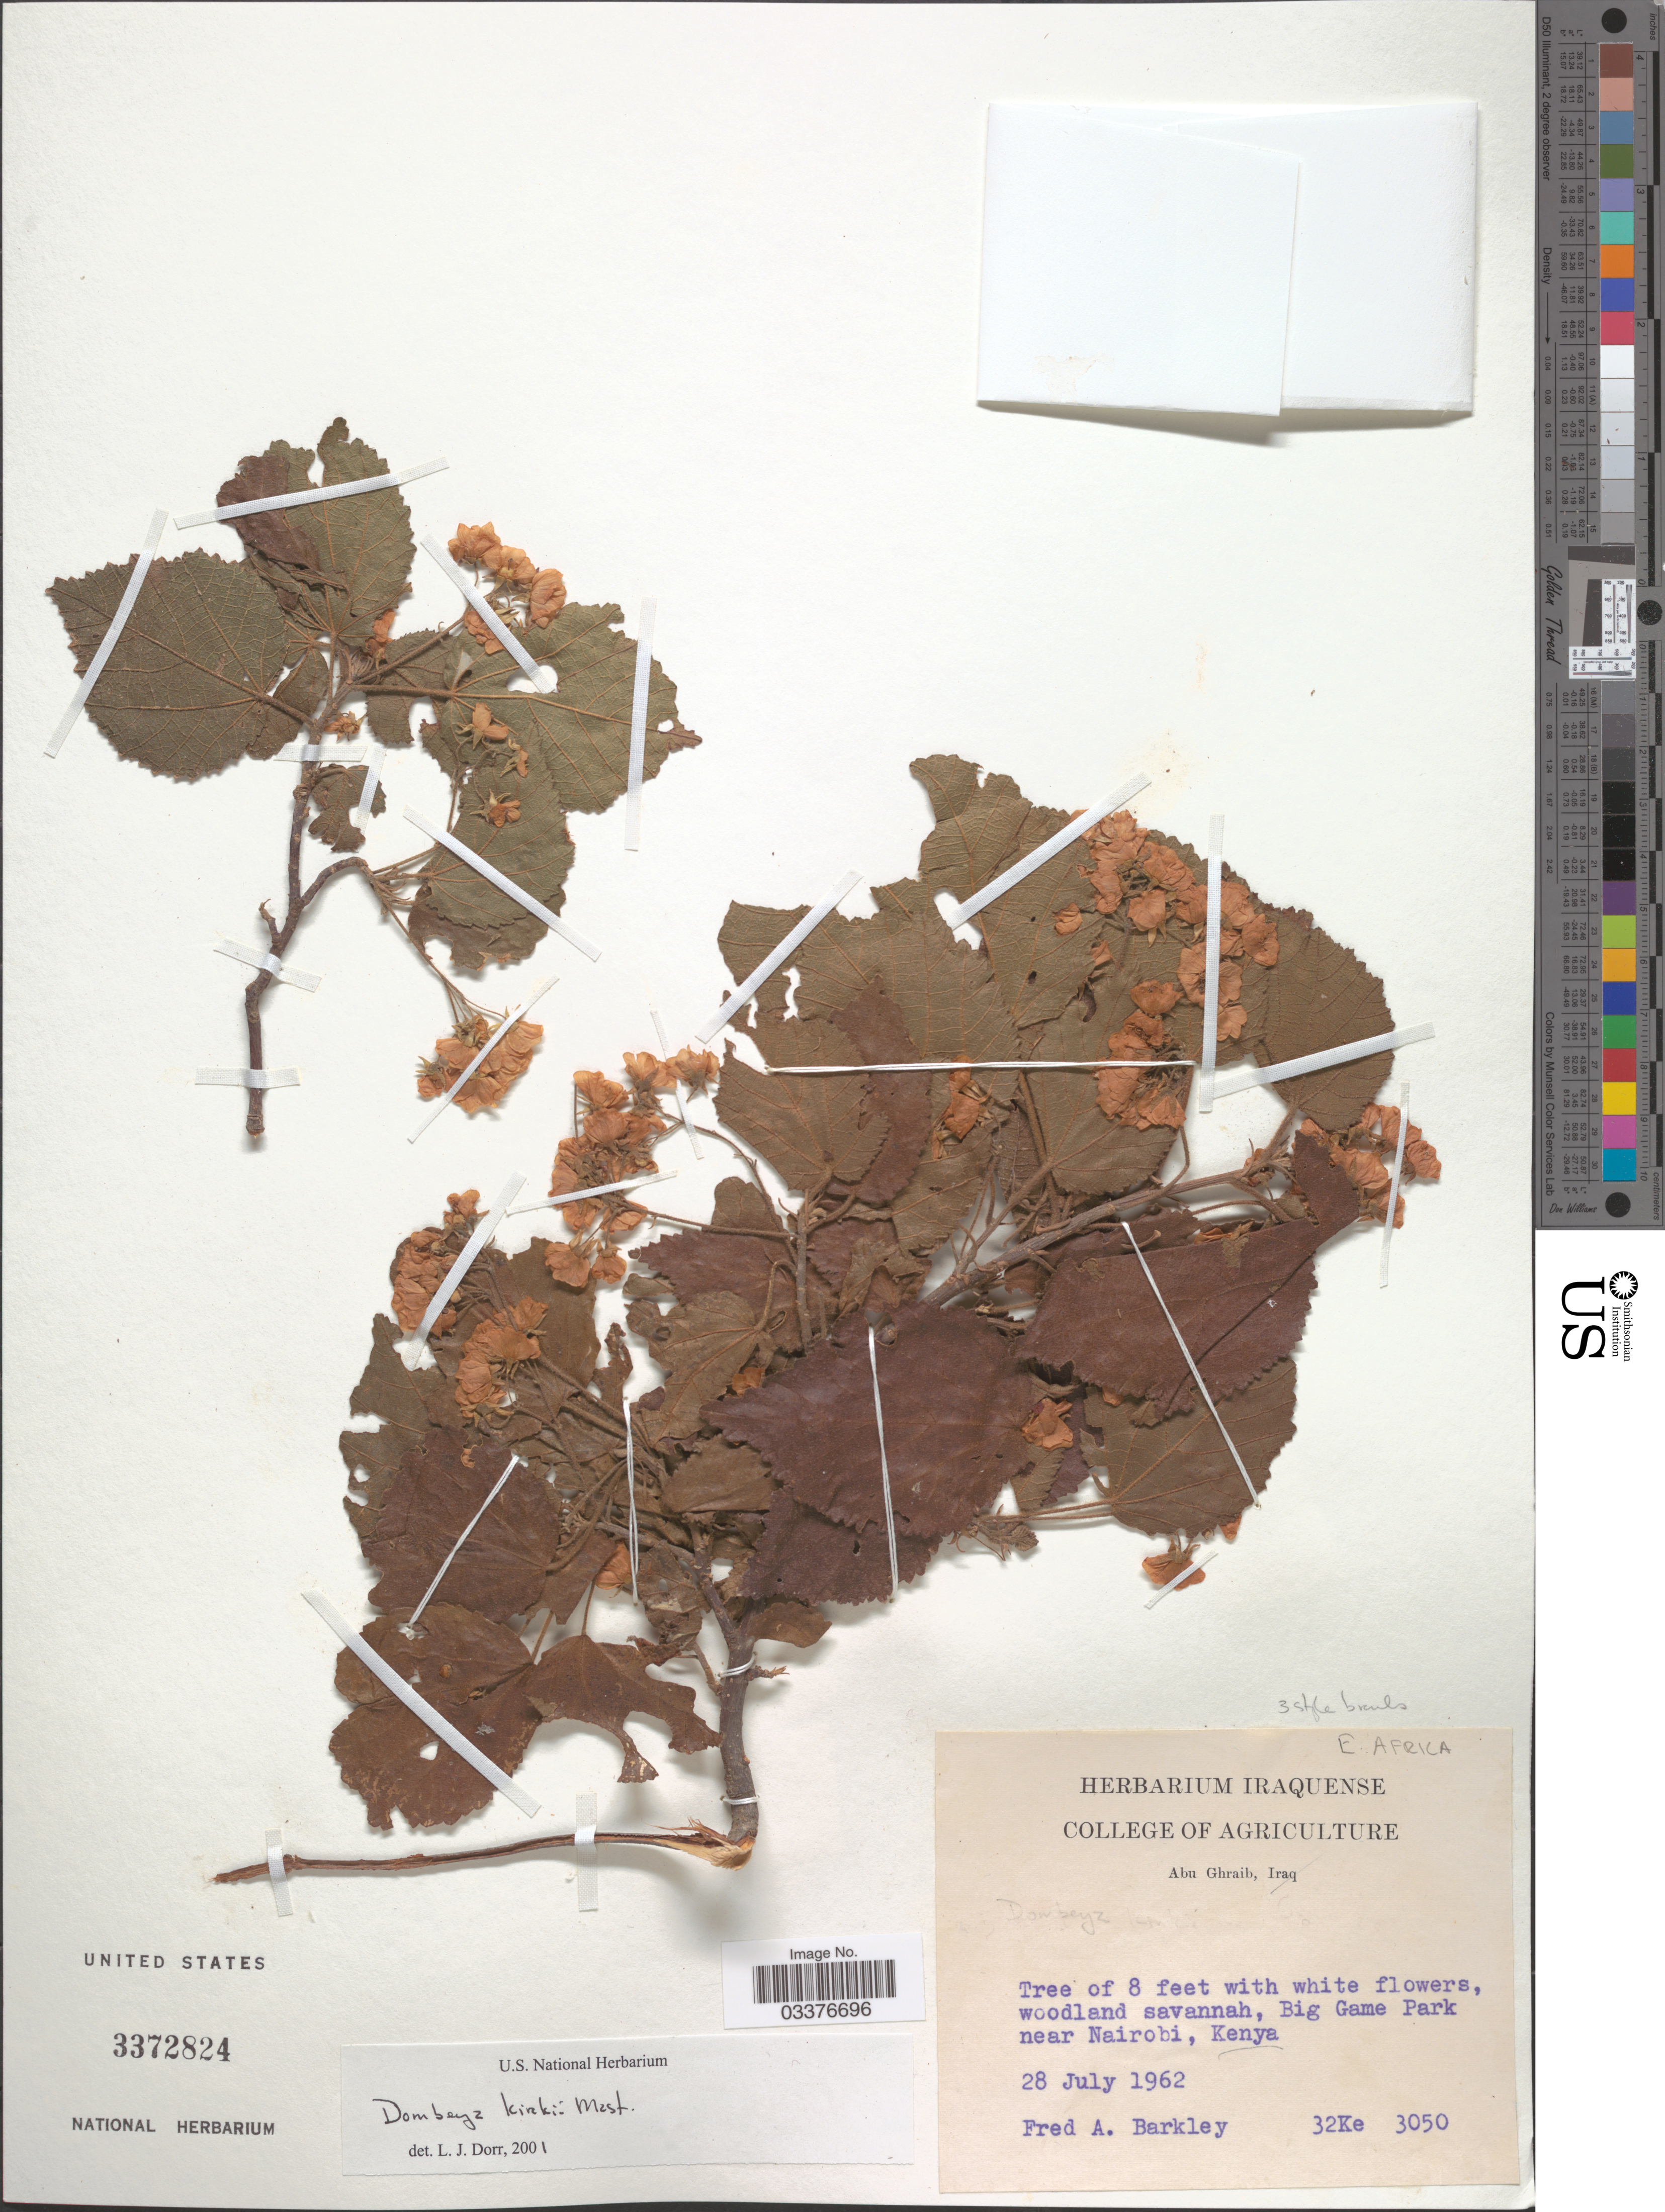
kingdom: Plantae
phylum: Tracheophyta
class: Magnoliopsida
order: Malvales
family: Malvaceae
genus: Dombeya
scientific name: Dombeya kirkii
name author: Mast.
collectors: F. A. Barkley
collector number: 32Ke3050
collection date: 1962-07-28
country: Kenya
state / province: Nairobi Area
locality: E. Africa. Big Game Park near Nairobi.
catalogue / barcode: US 3372824